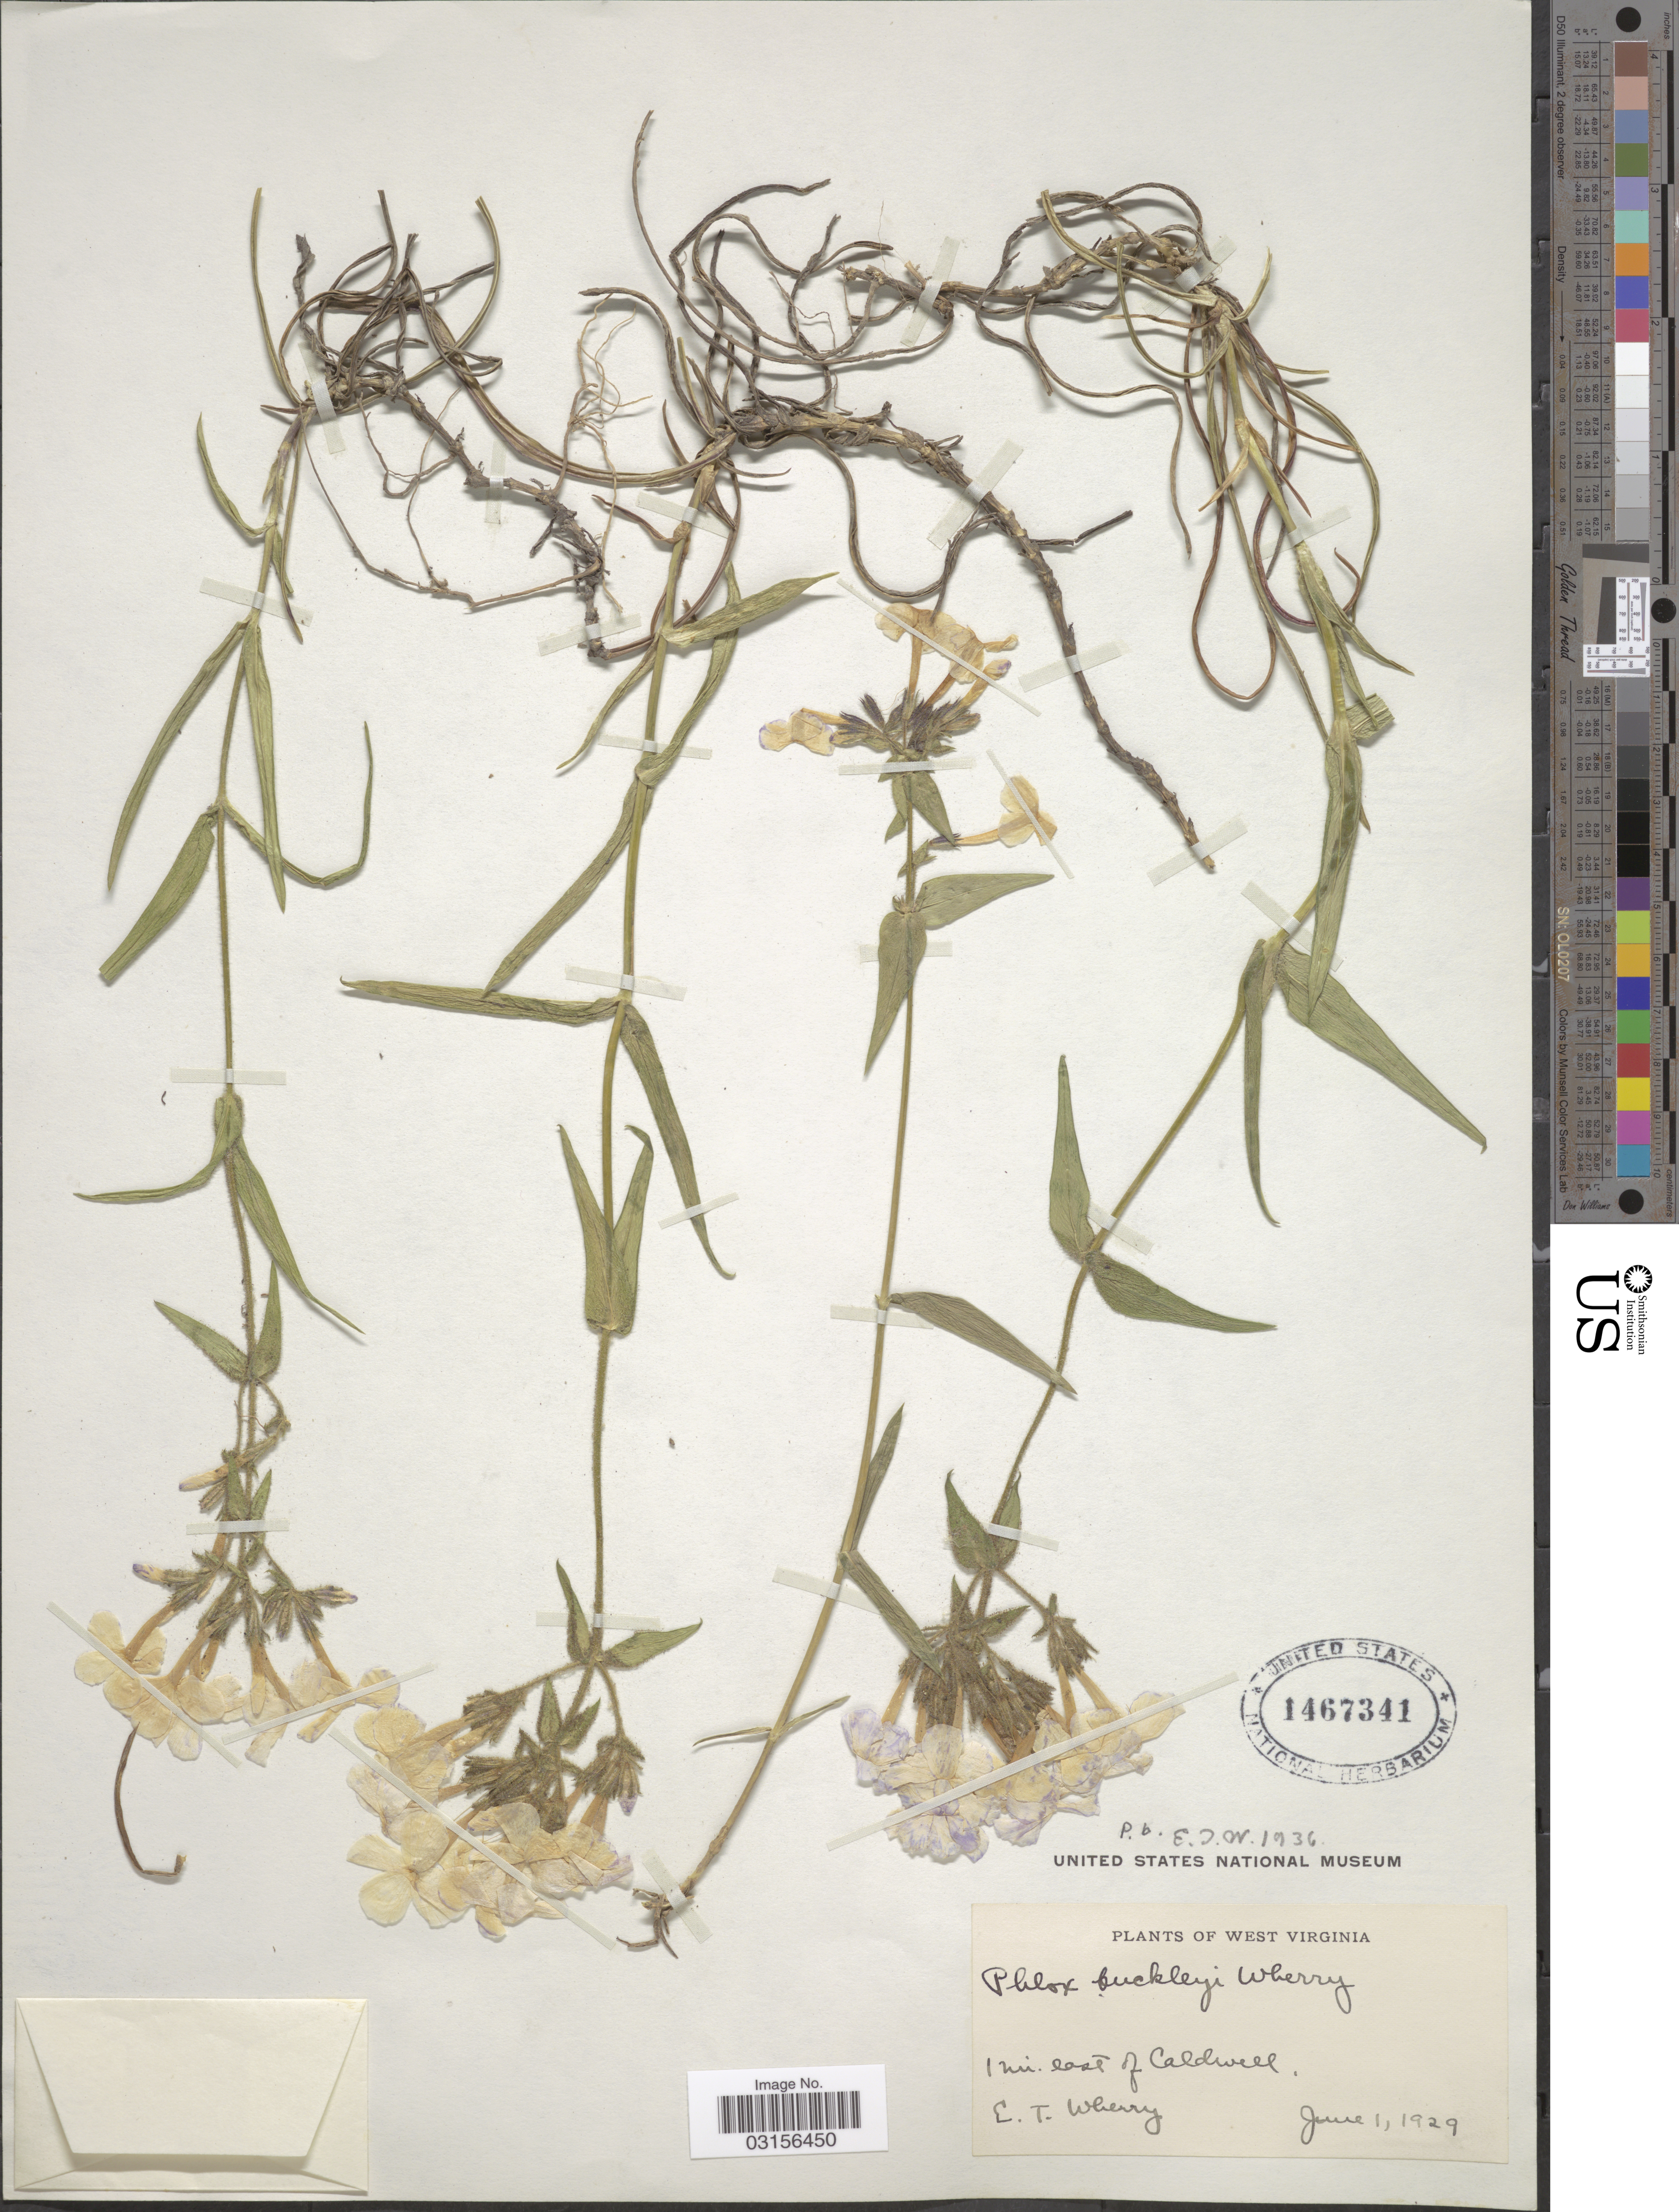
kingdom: Plantae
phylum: Tracheophyta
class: Magnoliopsida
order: Ericales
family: Polemoniaceae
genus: Phlox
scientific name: Phlox buckleyi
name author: Wherry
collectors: E. T. Wherry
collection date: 1929-06-01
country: United States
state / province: West Virginia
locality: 1 mi. E of Caldwell.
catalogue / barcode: US 1467341